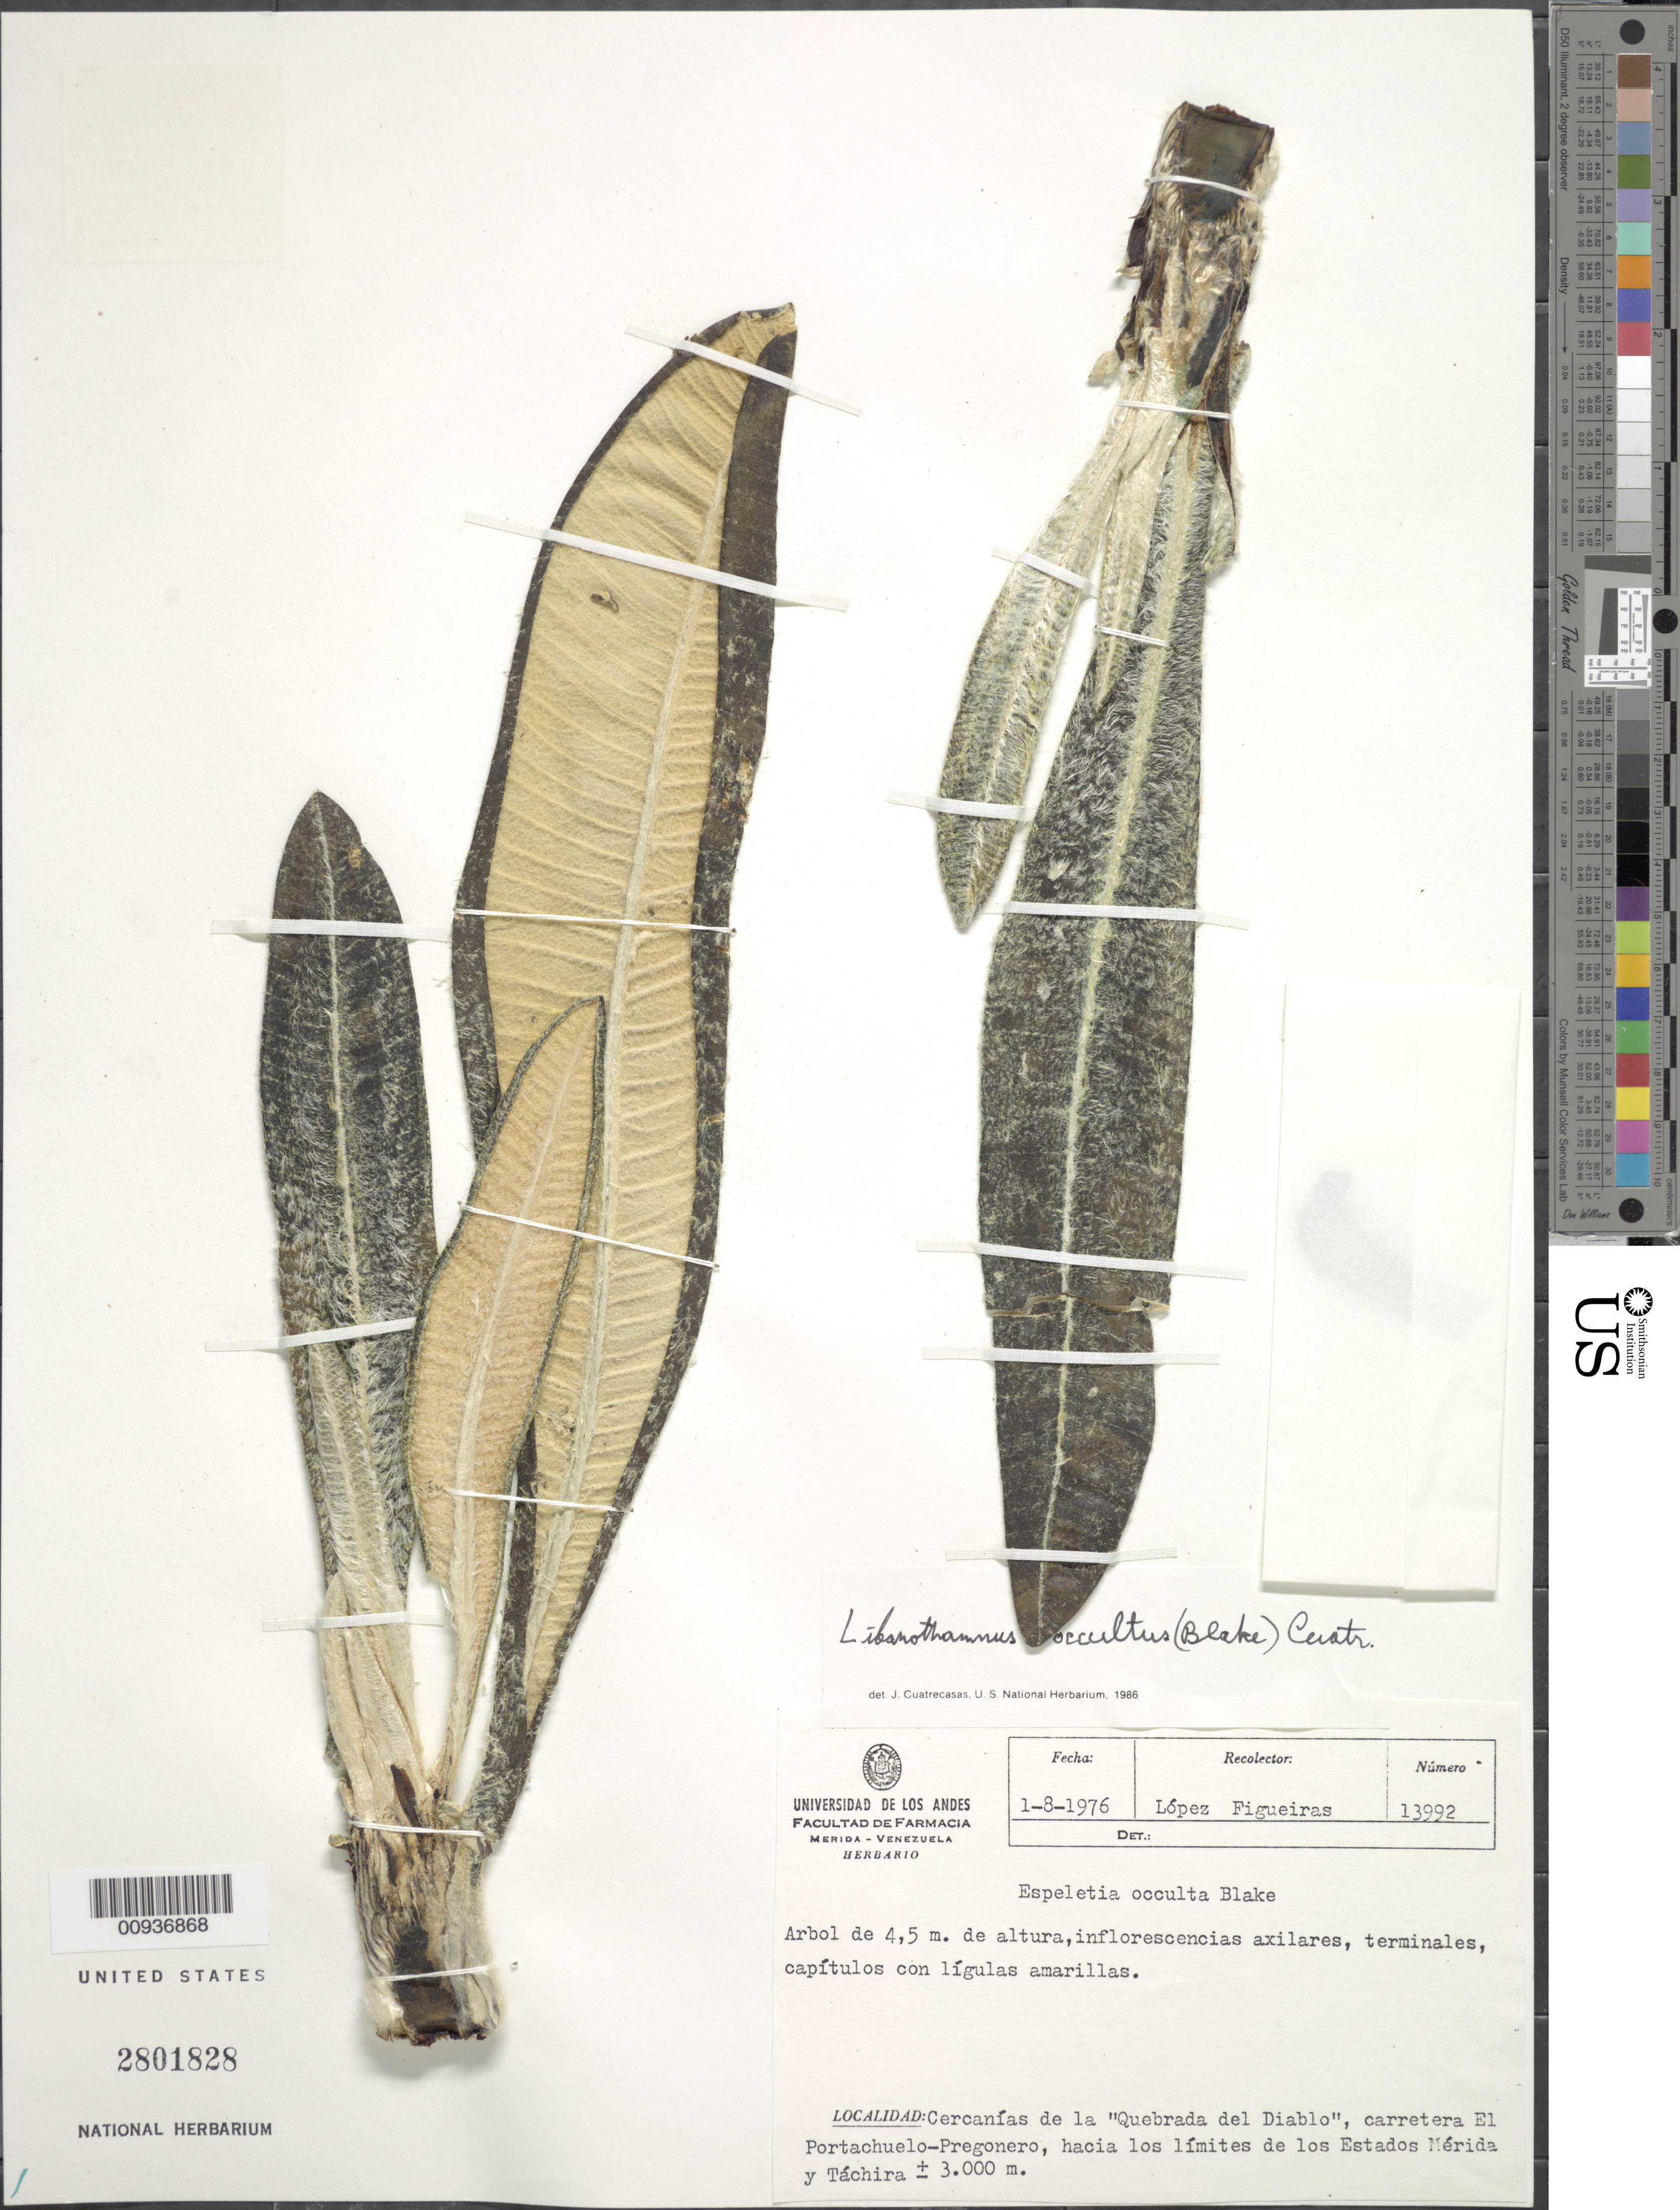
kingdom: Plantae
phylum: Tracheophyta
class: Magnoliopsida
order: Asterales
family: Asteraceae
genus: Libanothamnus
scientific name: Libanothamnus occultus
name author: (S.F. Blake) Cuatrec.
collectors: M. López Figueiras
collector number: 13992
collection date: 1976-08-01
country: Venezuela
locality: Cercanias de la Quebrada del Diablo, carretera El Portachuelo-Pregonero, hacia los limites de los Estados Merida y Tachira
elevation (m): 3000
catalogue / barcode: US 2801828